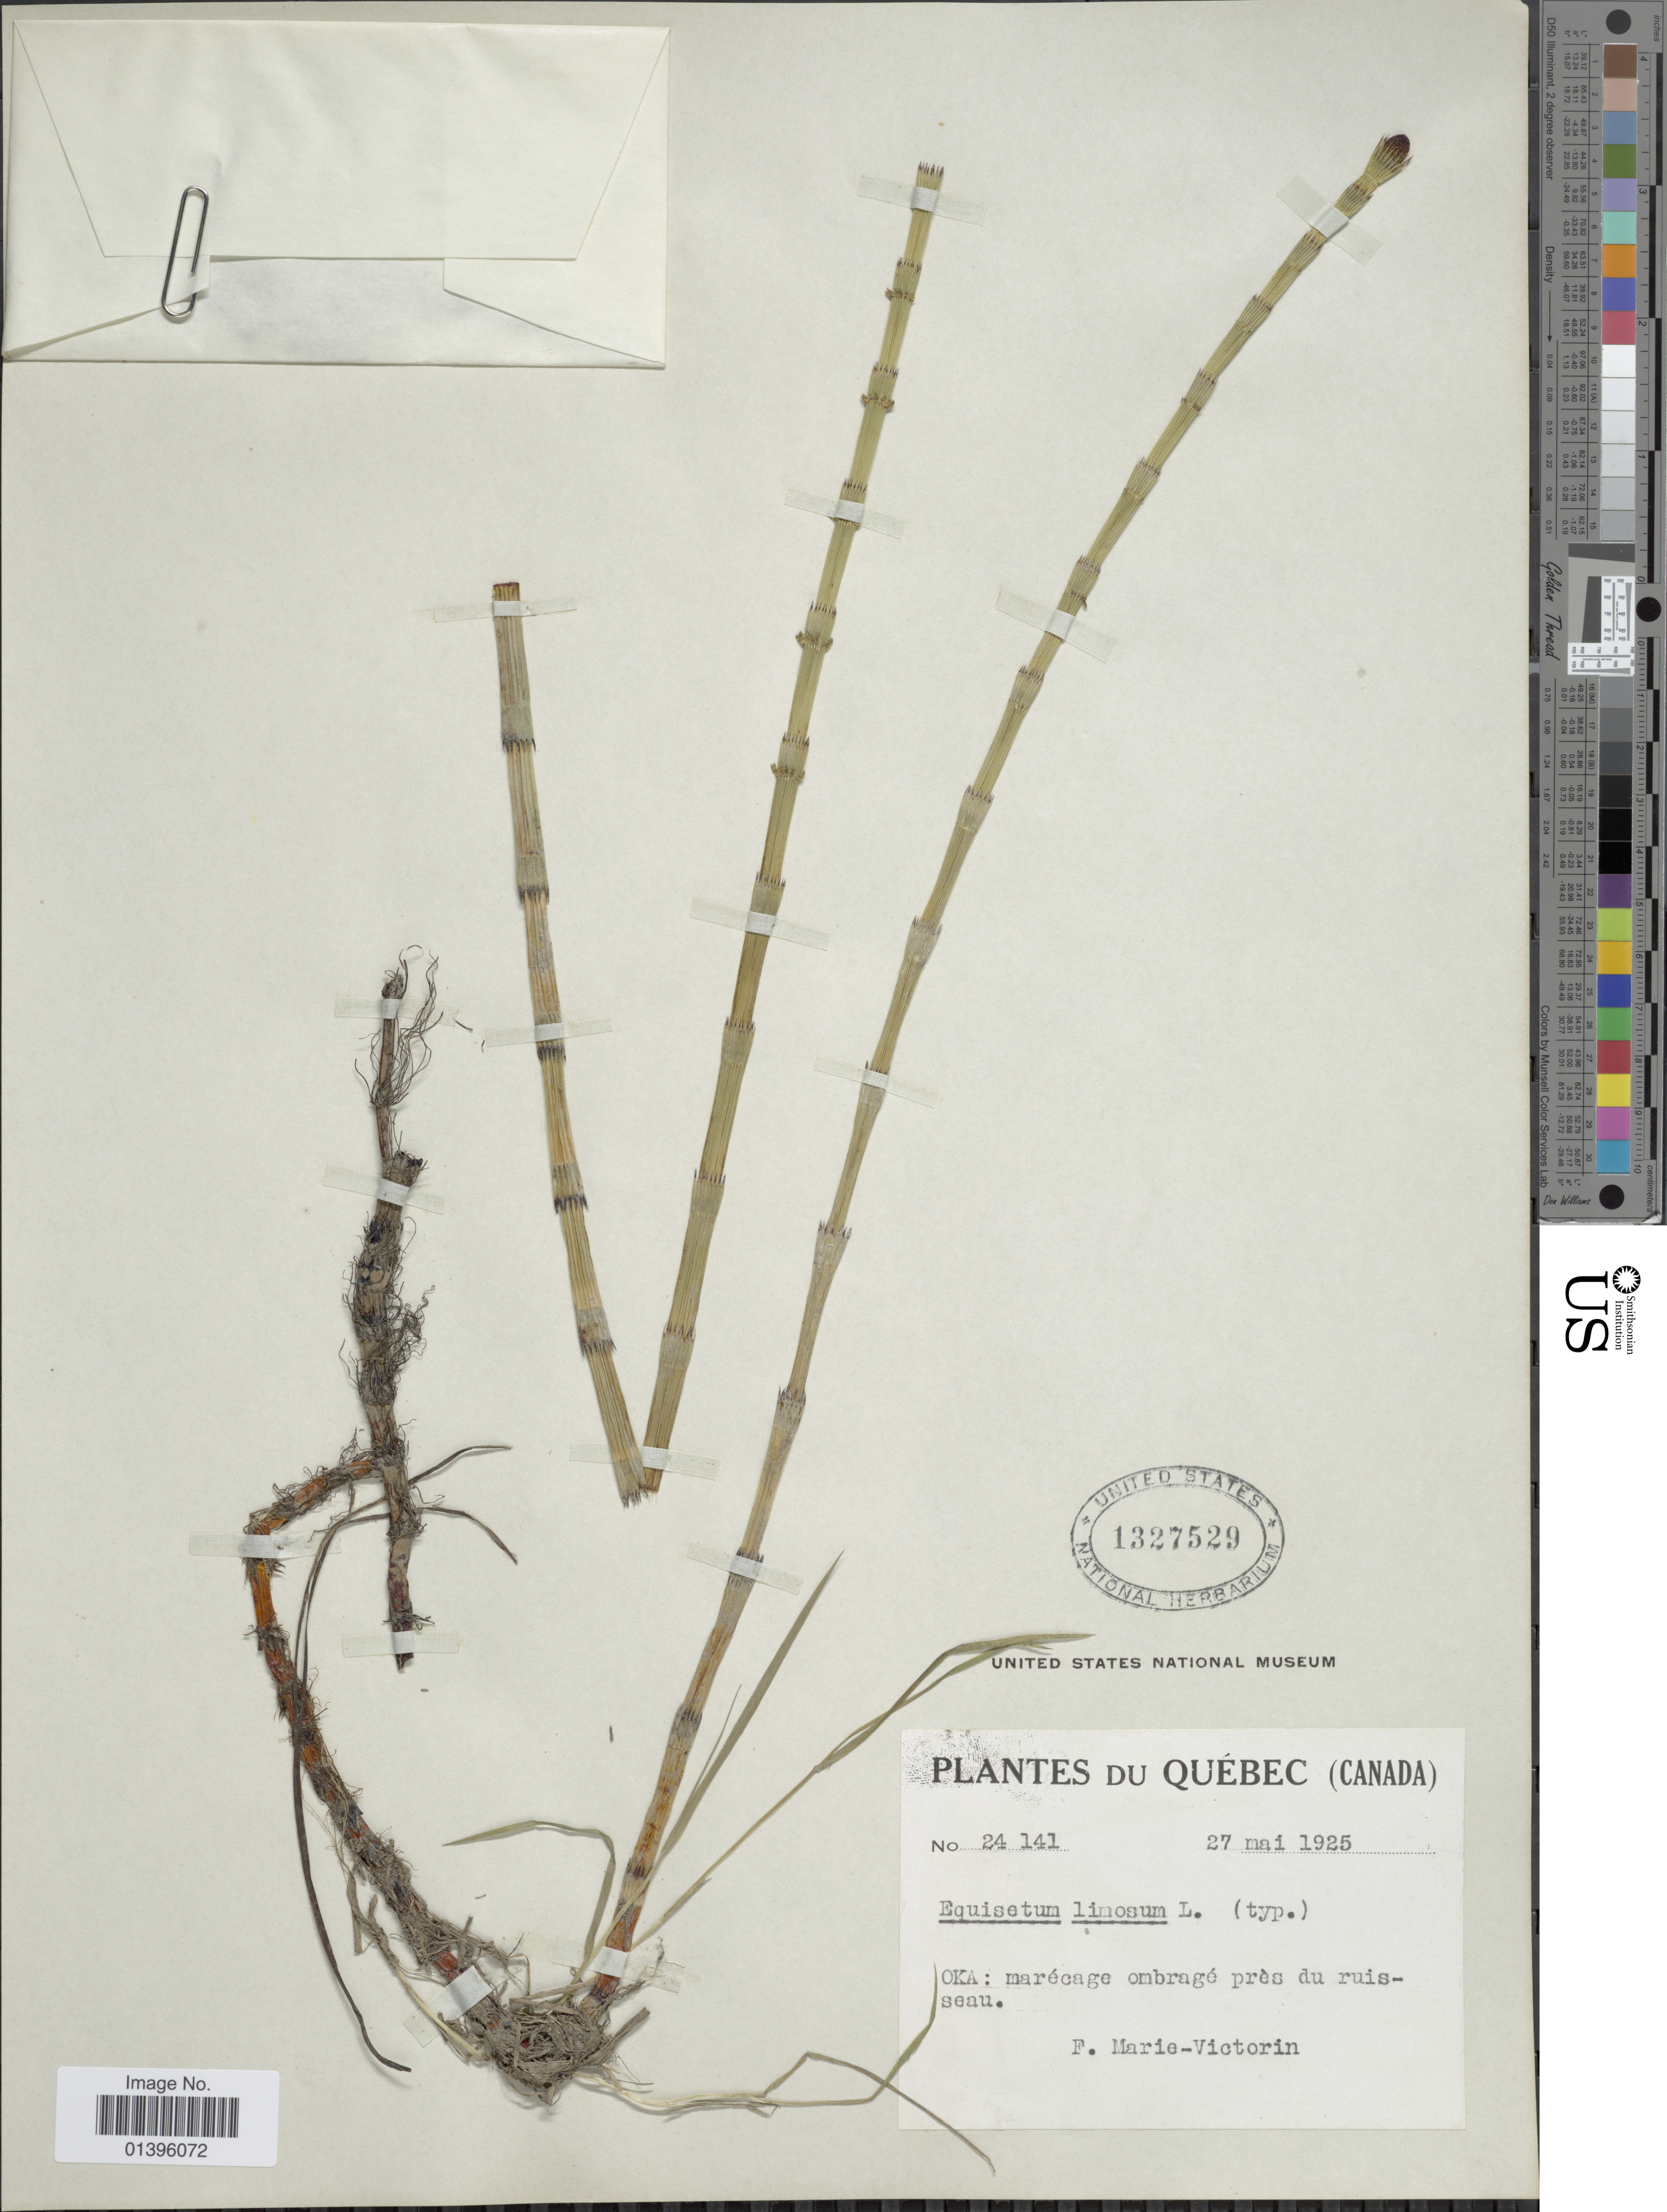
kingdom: Plantae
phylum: Tracheophyta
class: Polypodiopsida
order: Equisetales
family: Equisetaceae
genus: Equisetum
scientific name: Equisetum fluviatile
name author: L.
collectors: Fr. Marie-Victorin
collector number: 24141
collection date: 1925-05-27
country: Canada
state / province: Quebec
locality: Oka: marécage ombragé près du ruisseau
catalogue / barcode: US 1327529